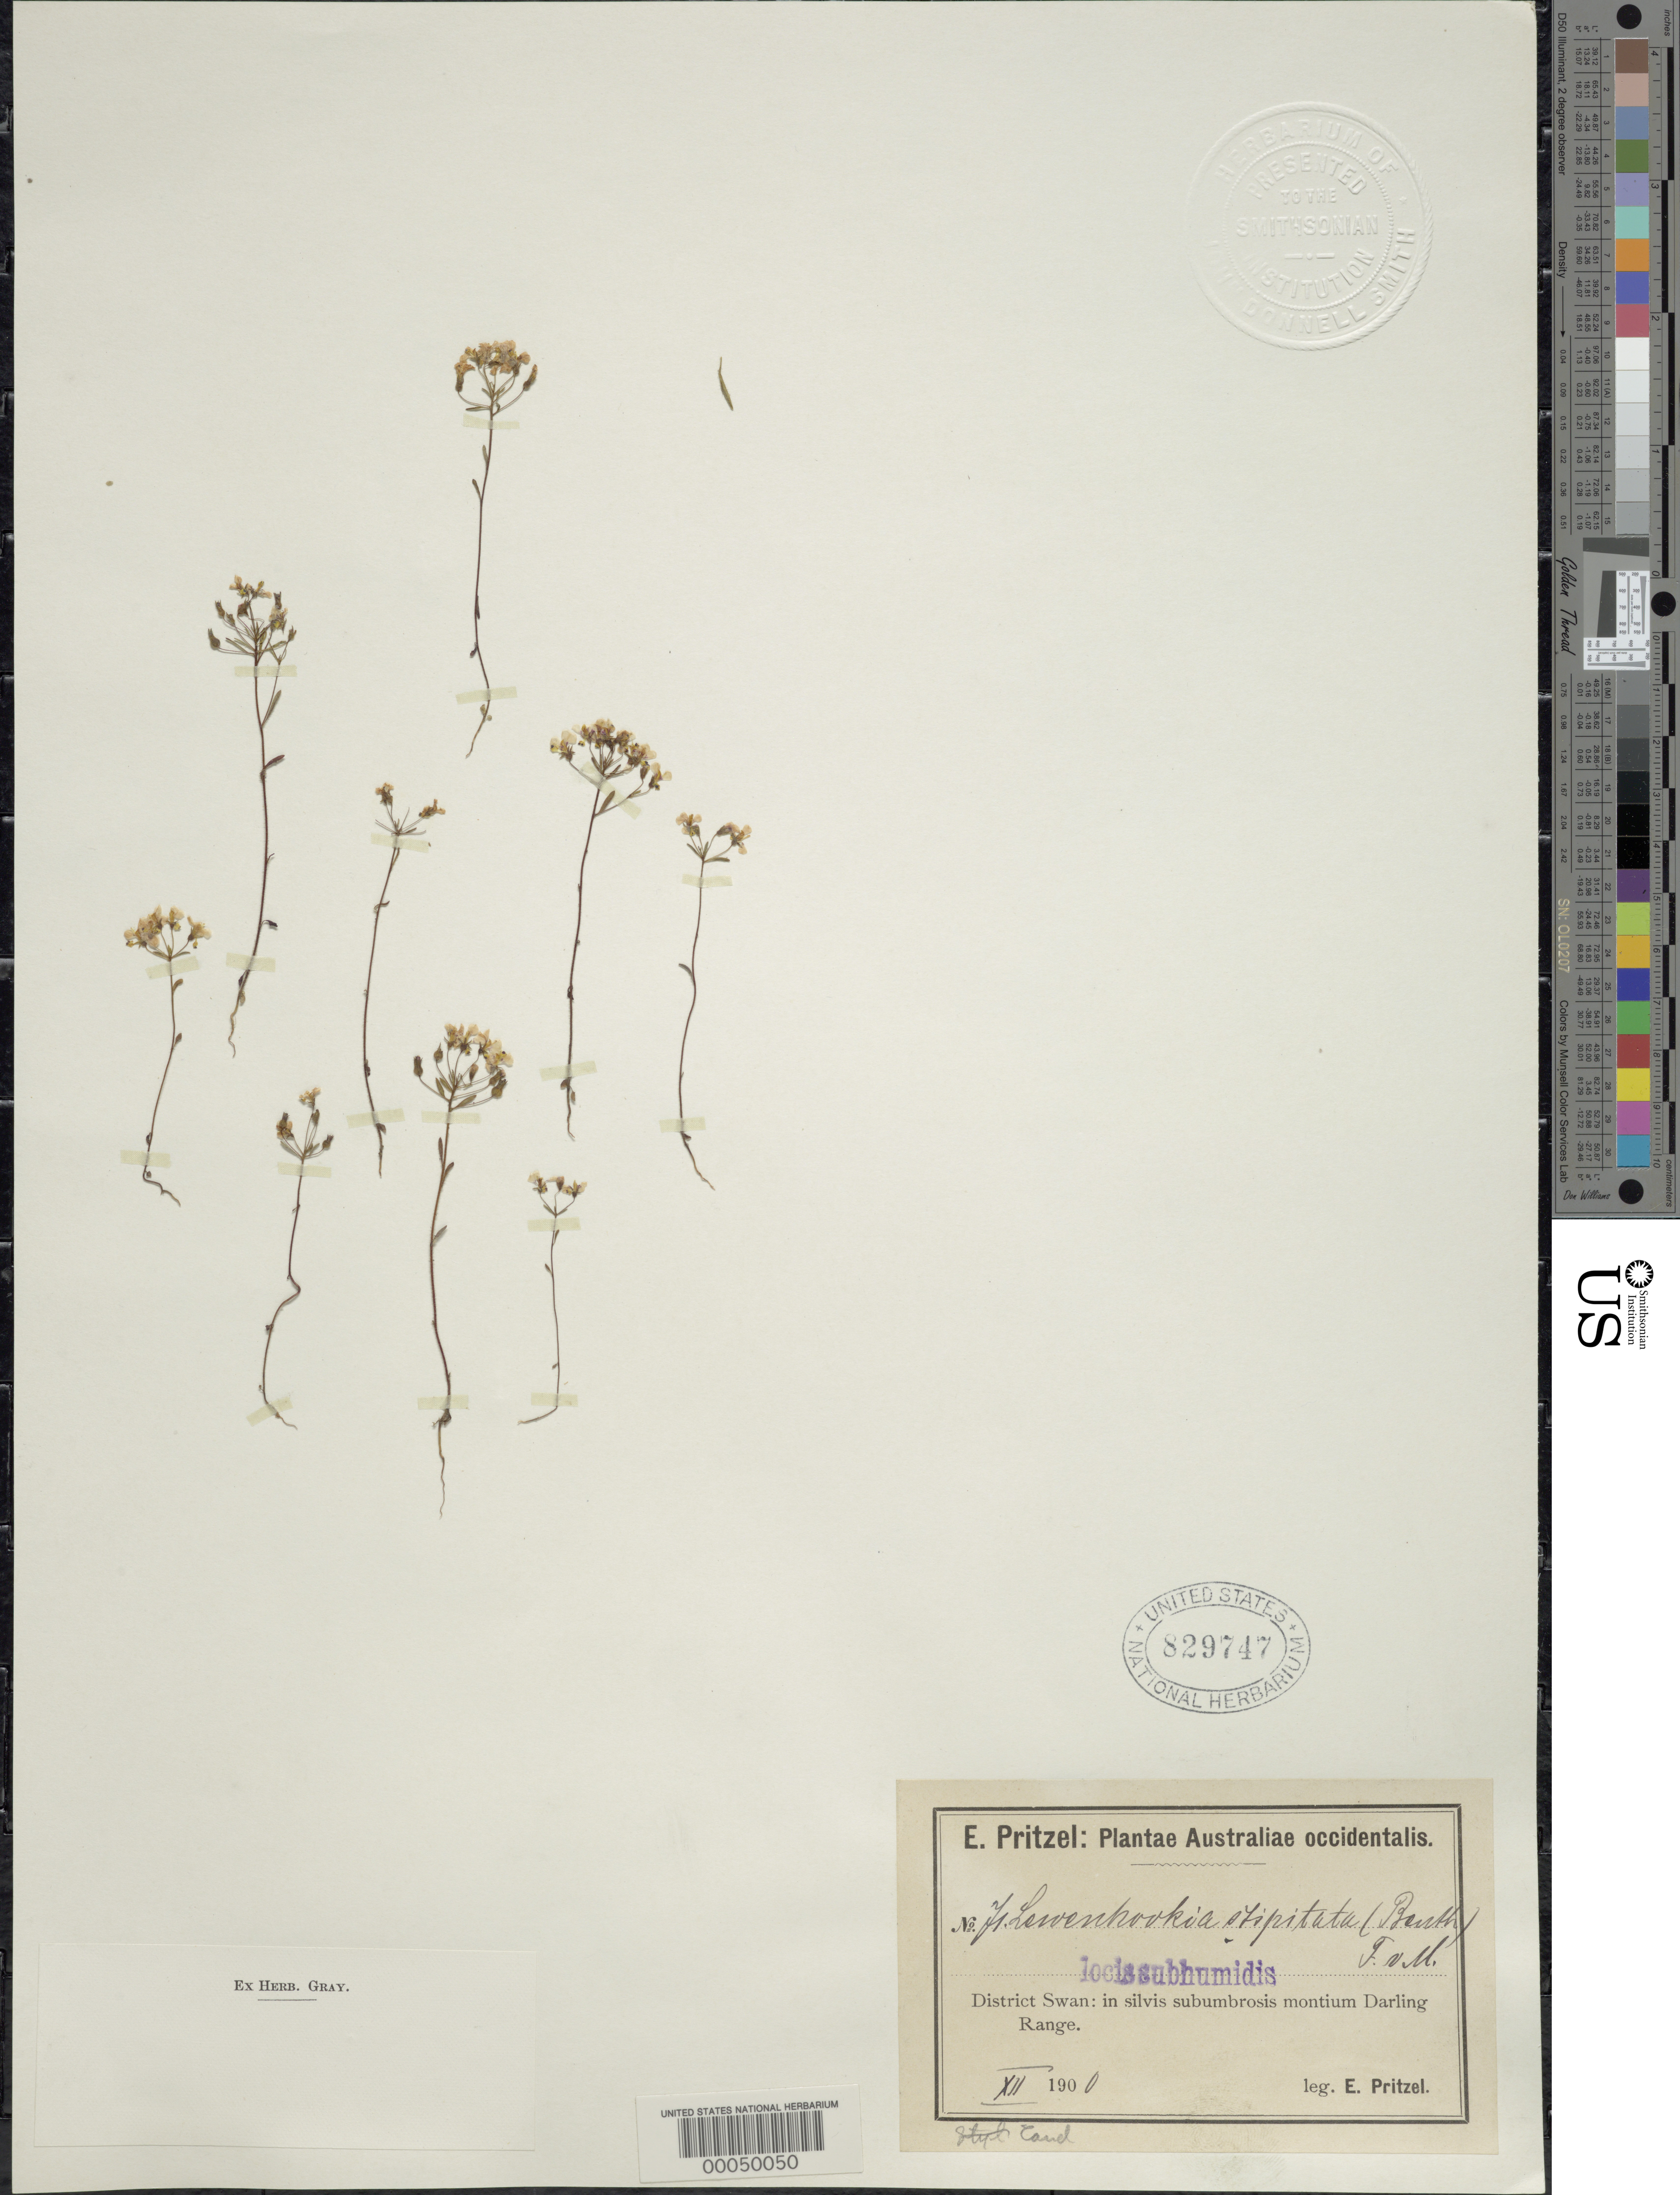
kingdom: Plantae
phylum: Tracheophyta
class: Magnoliopsida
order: Asterales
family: Stylidiaceae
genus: Levenhookia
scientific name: Levenhookia stipitata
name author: (Benth.) F. Muell. ex Benth.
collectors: E. G. Pritzel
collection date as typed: Dec 1900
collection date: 1900-12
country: Australia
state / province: Western Australia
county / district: Swan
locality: Swan, near darling range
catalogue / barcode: US 829747